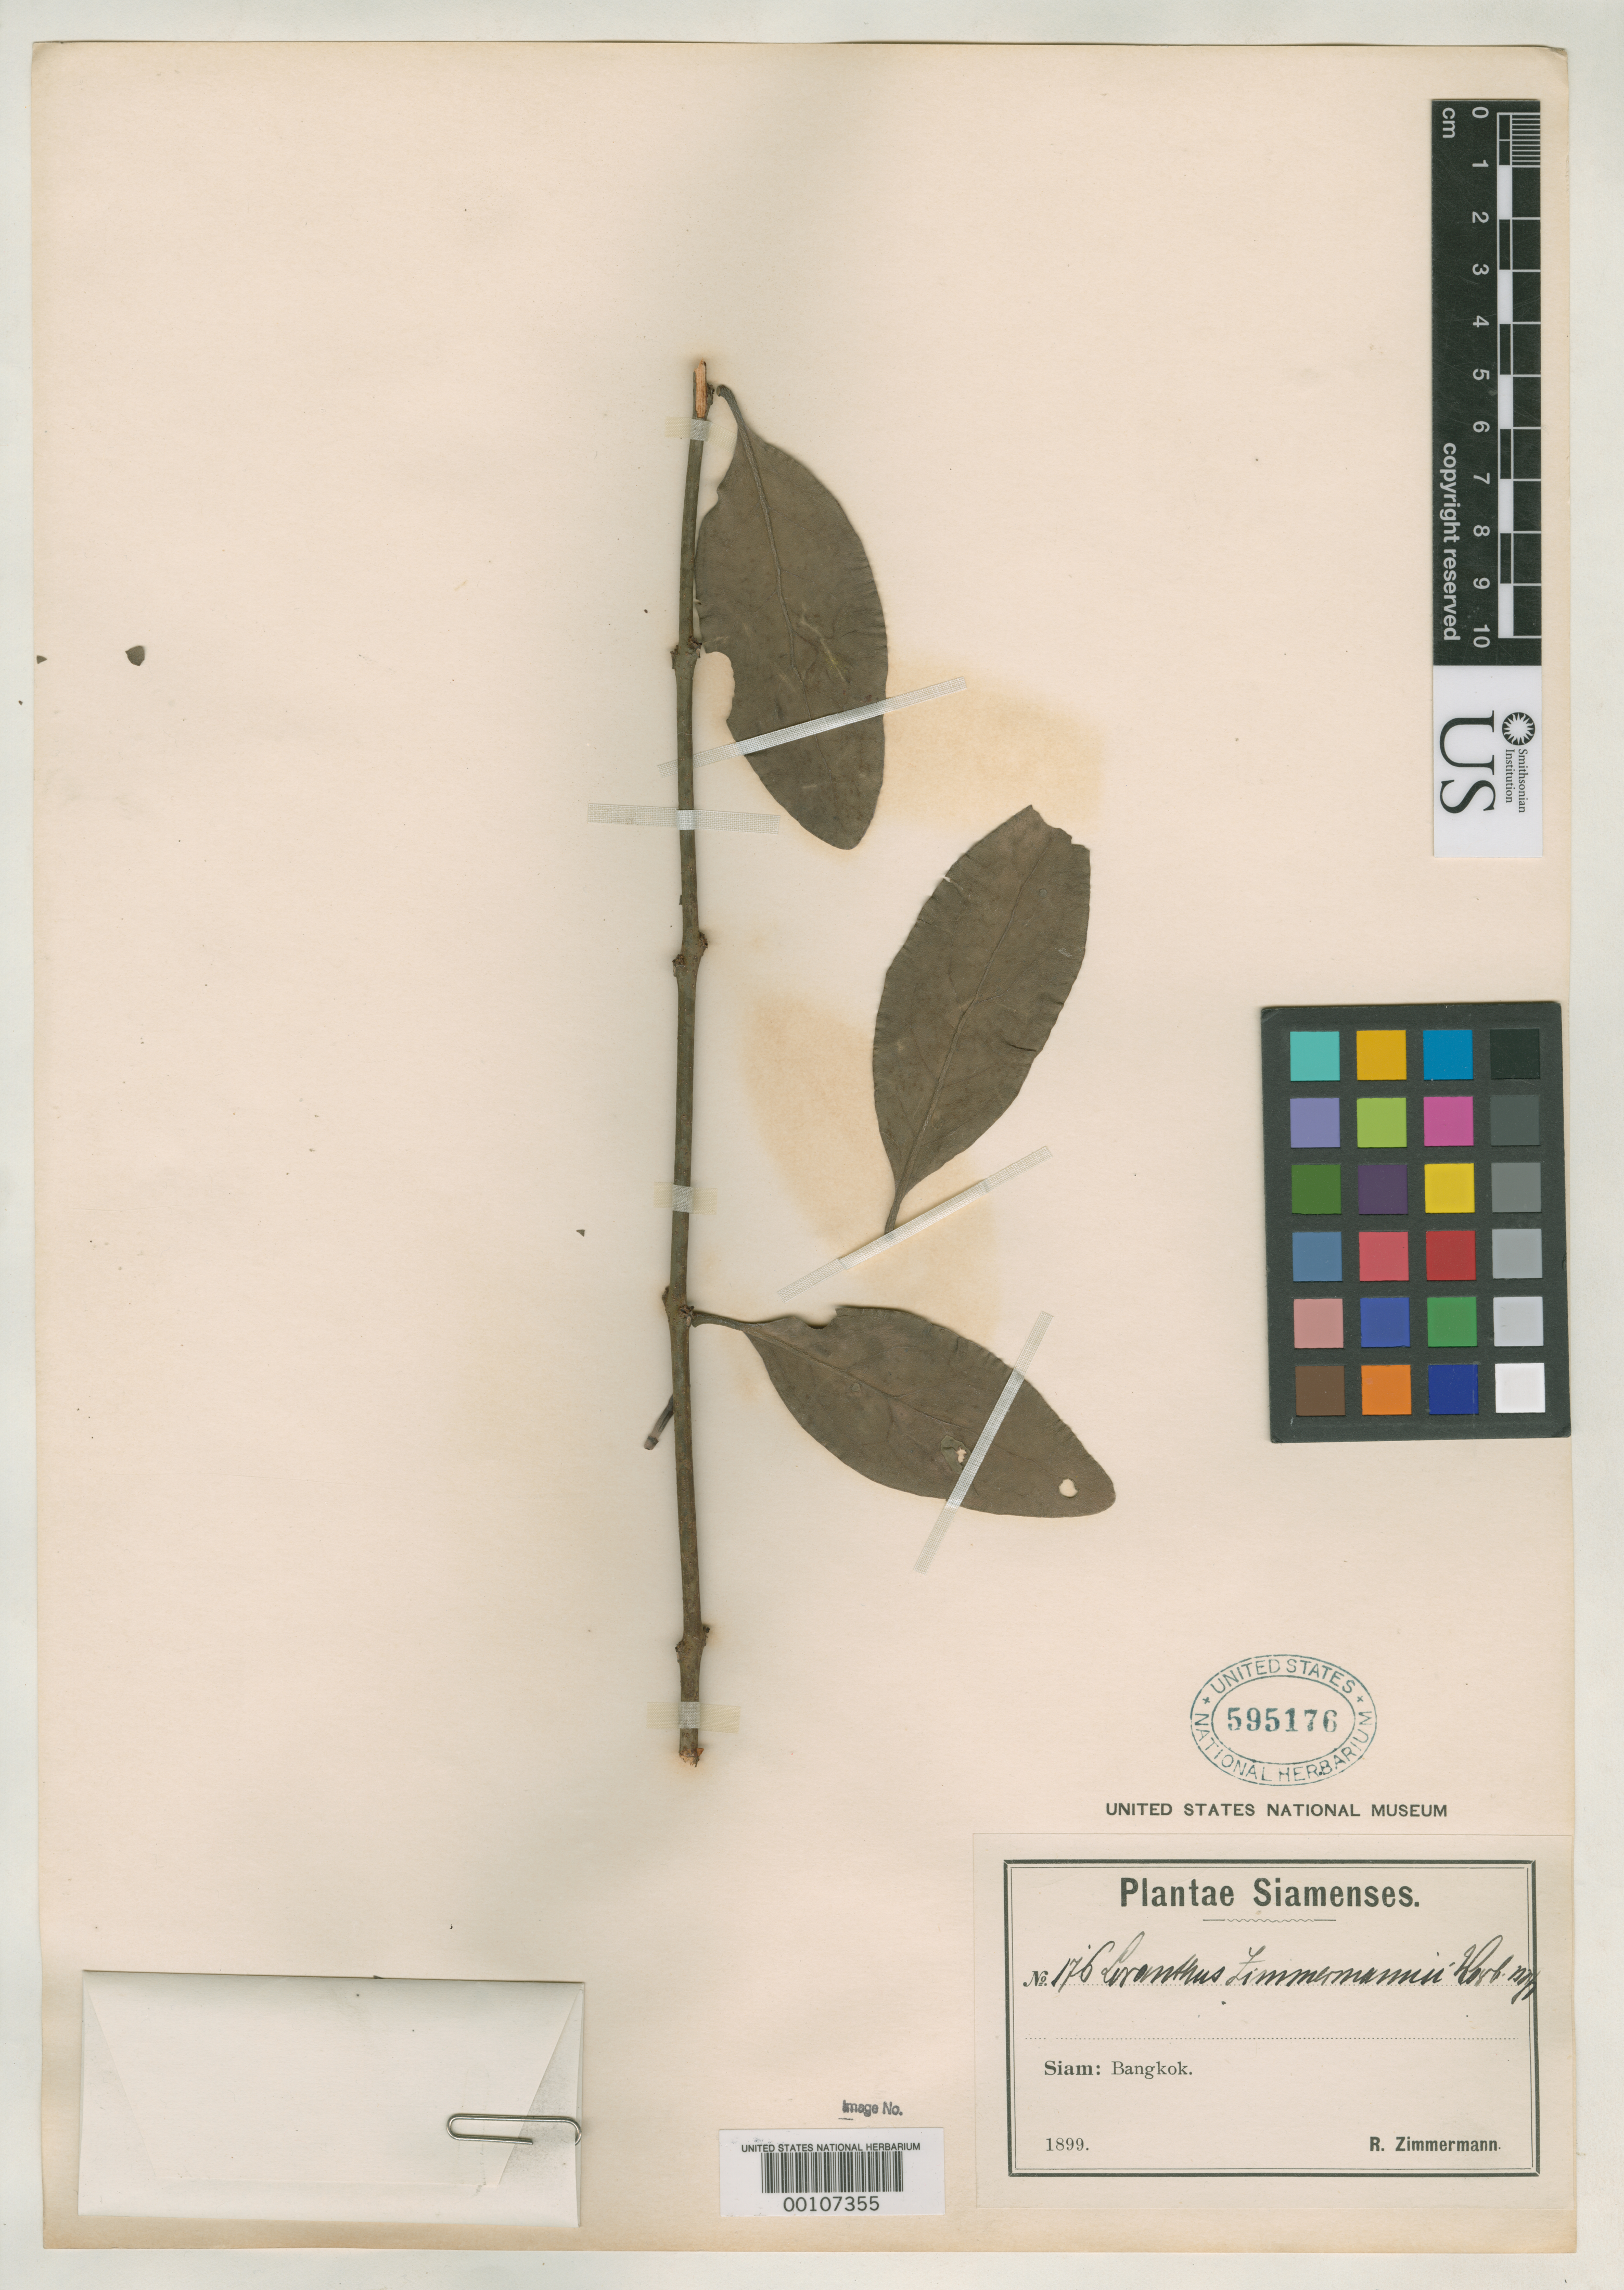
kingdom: Plantae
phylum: Tracheophyta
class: Magnoliopsida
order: Santalales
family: Loranthaceae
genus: Loranthus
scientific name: Loranthus zimmermannii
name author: Warb.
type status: Type Collection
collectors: R. Zimmermann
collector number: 176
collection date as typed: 1899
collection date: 1899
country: Thailand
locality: Bangkok.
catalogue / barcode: US 595176